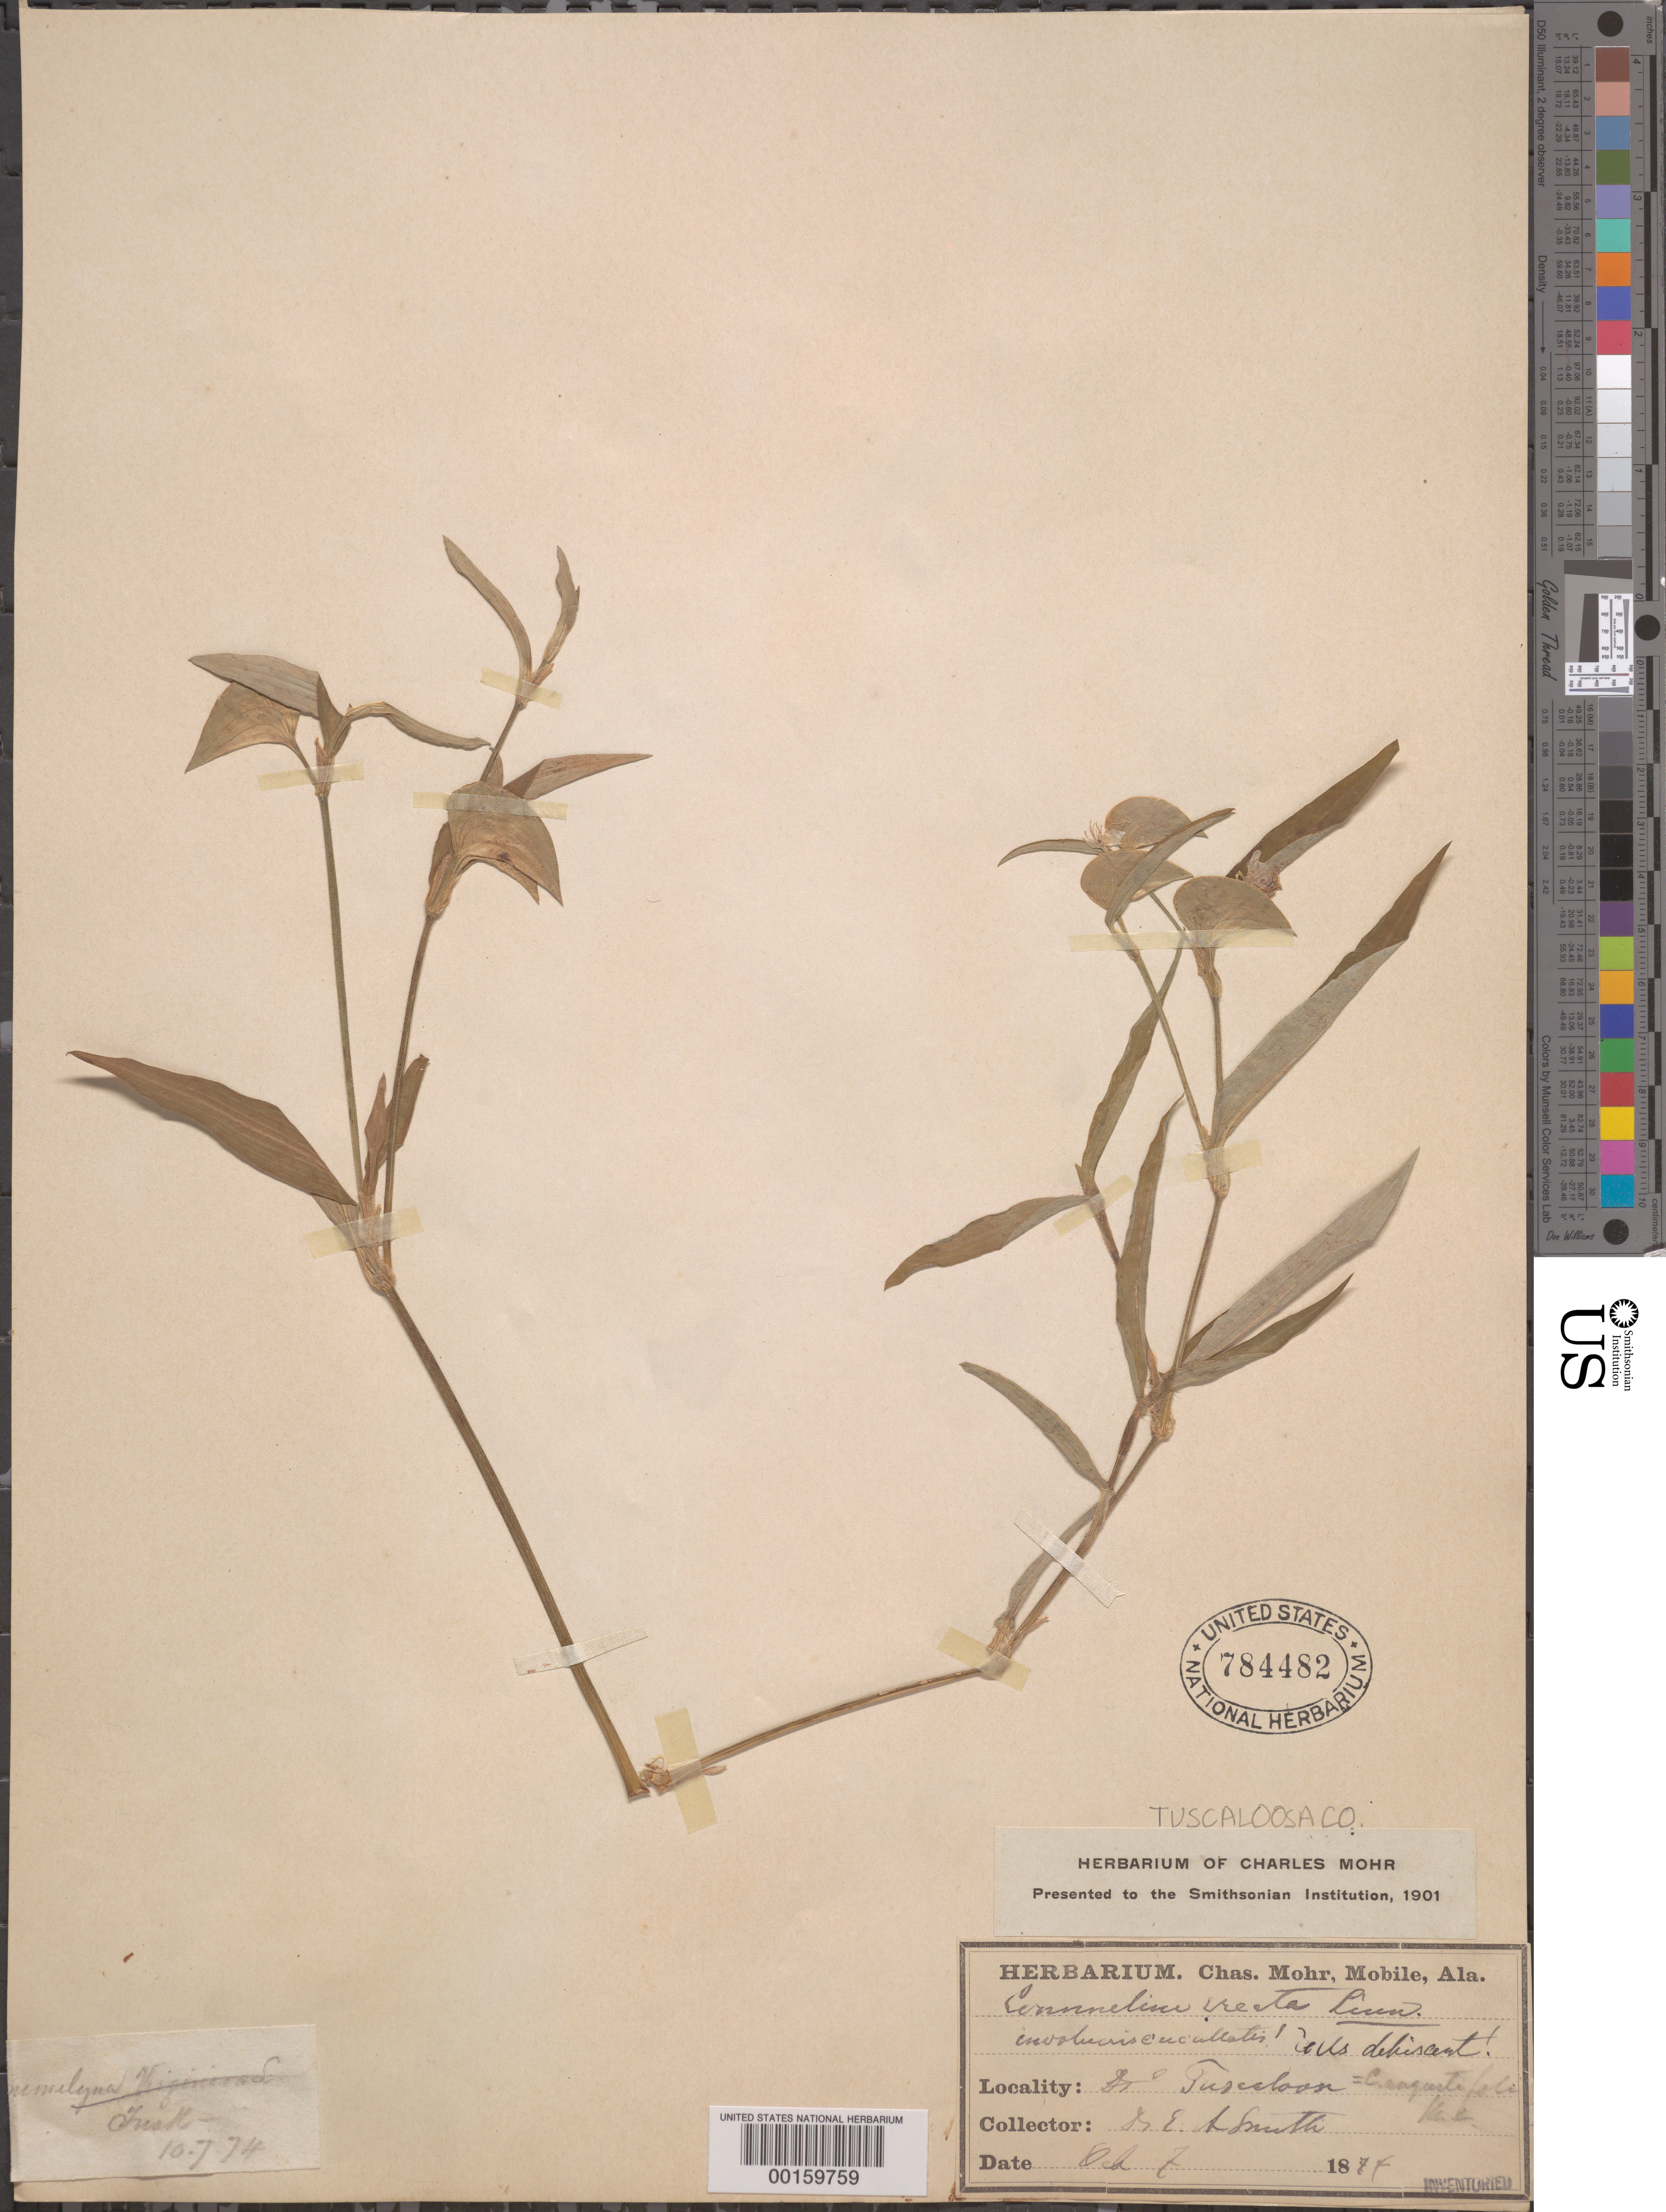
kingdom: Plantae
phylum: Tracheophyta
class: Liliopsida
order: Commelinales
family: Commelinaceae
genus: Commelina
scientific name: Commelina erecta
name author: L.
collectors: E. L. Smith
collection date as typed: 07 Oct 1874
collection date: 1874-10-07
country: United States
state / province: Alabama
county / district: Tuscaloosa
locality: Tuscaloosa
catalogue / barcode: US 784482